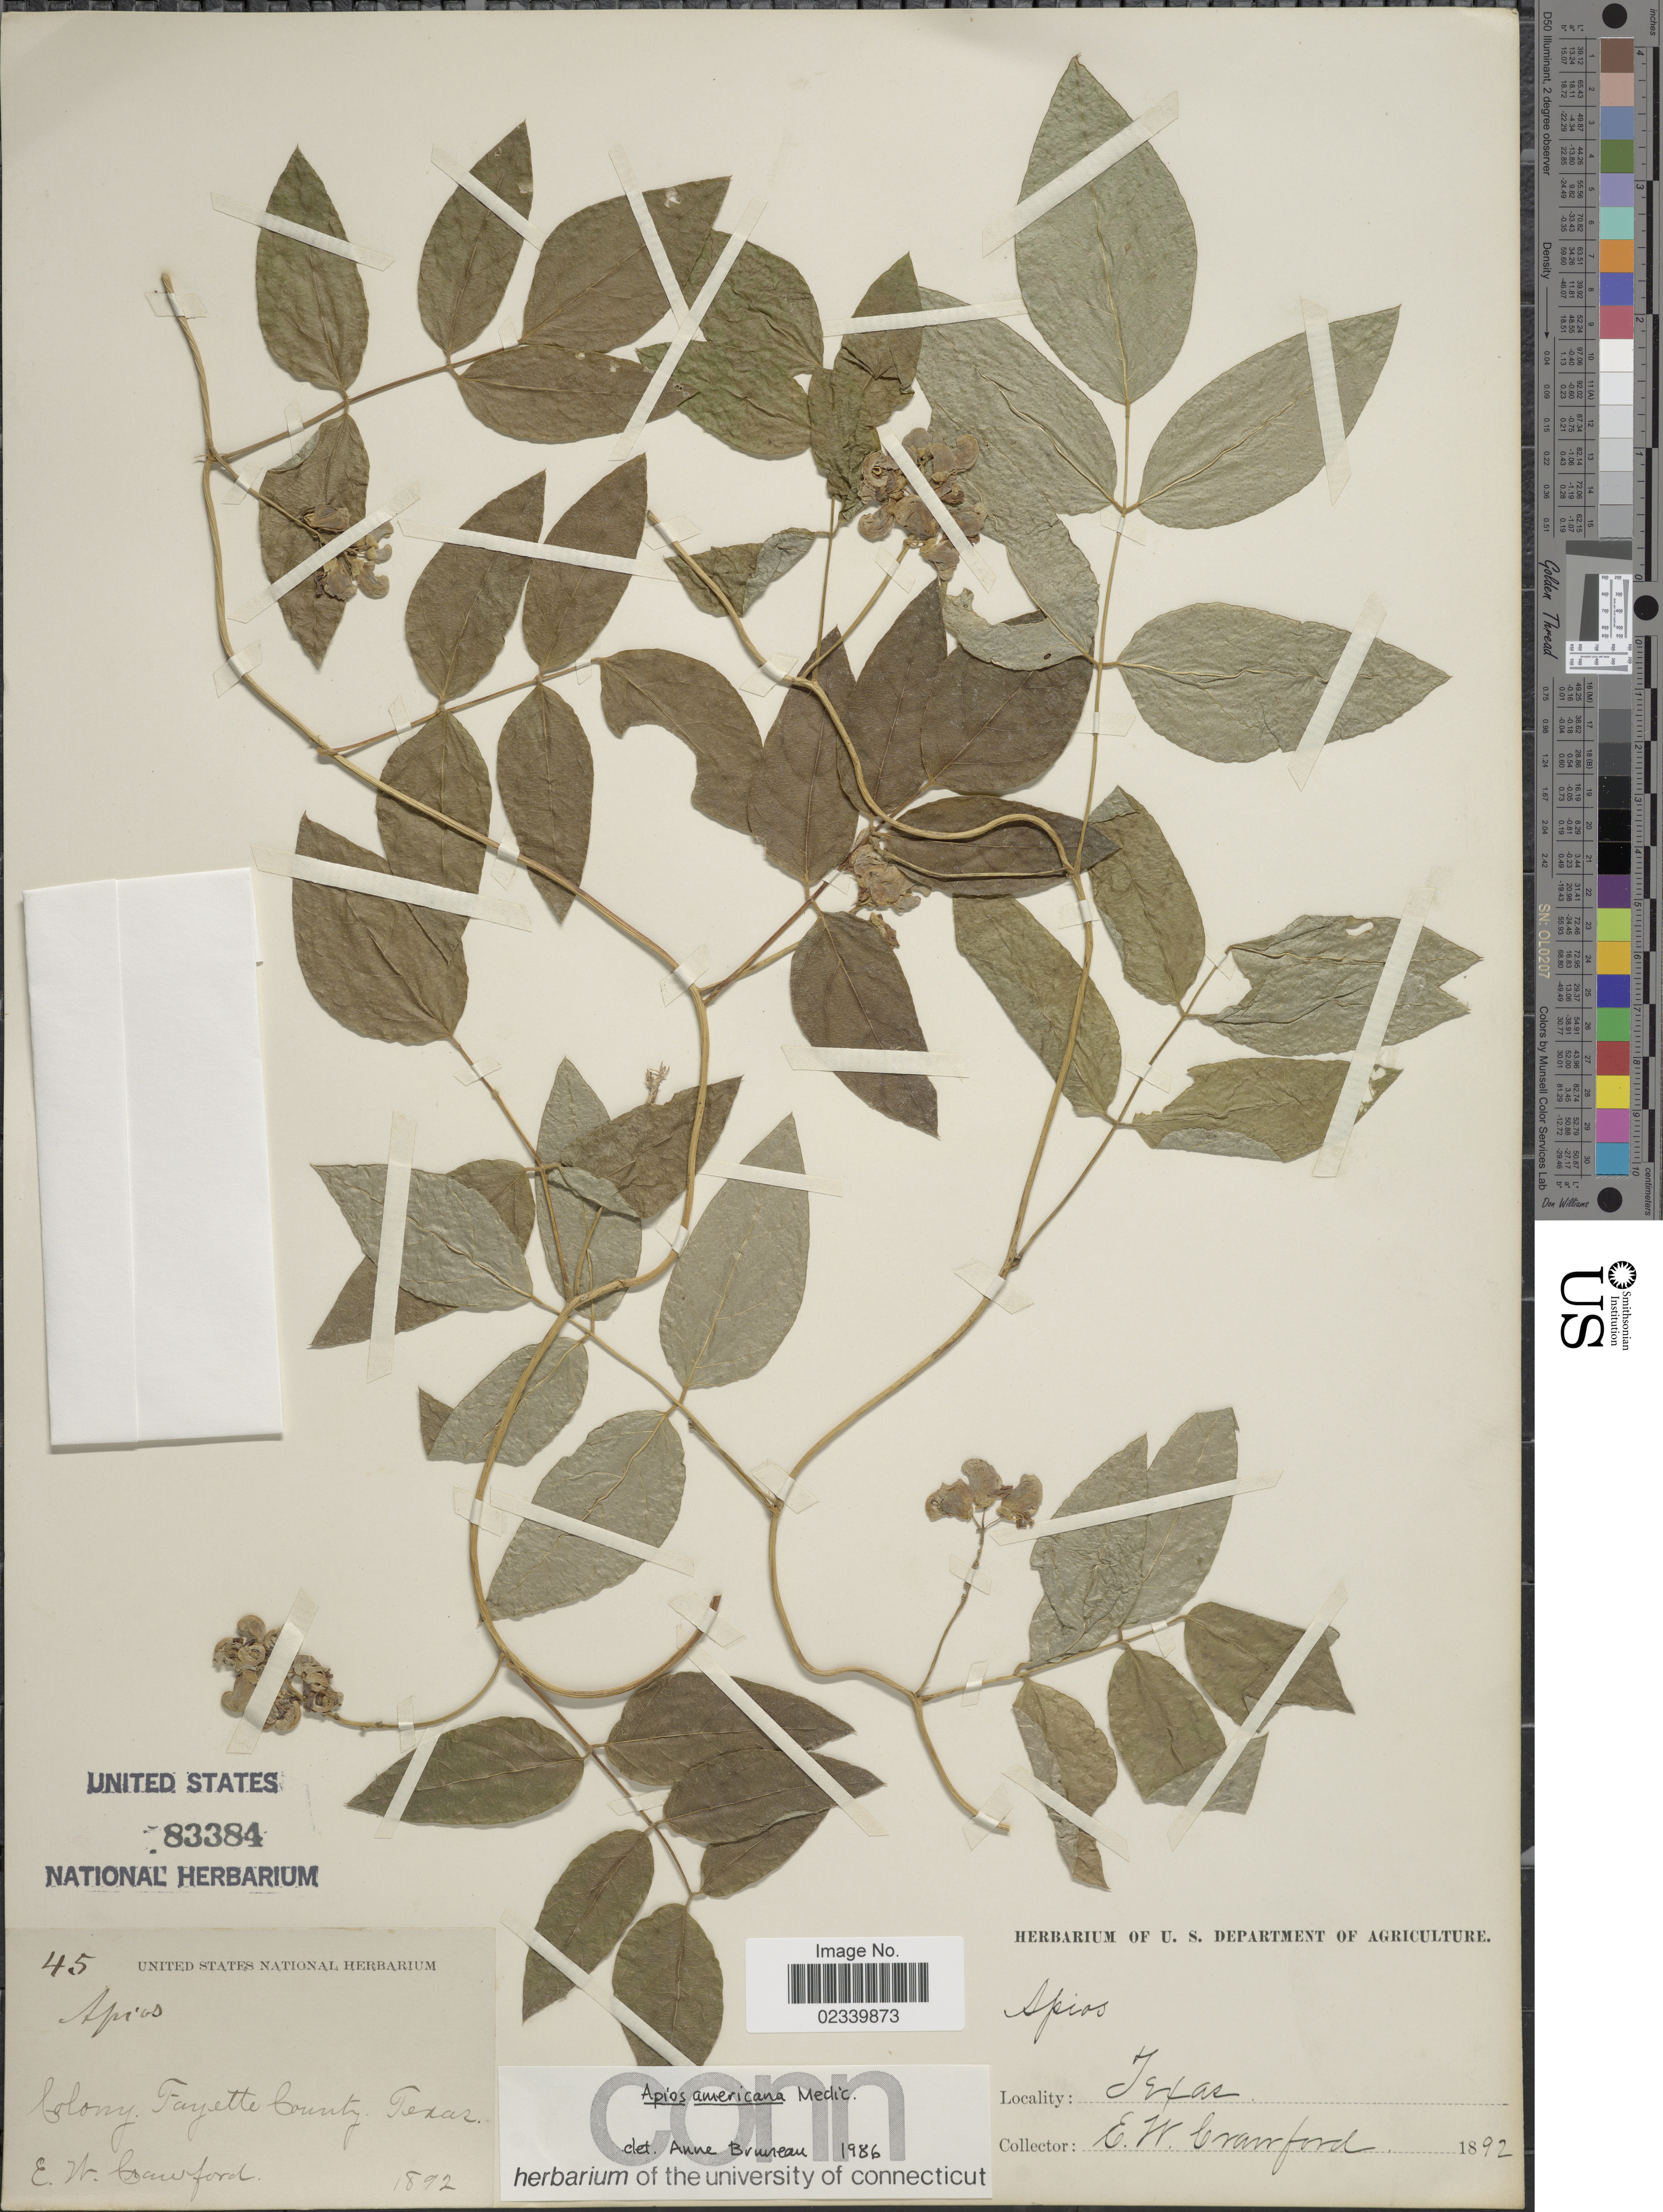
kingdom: Plantae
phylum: Tracheophyta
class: Magnoliopsida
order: Fabales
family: Fabaceae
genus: Apios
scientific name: Apios americana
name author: Medik.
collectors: E. Crawford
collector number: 45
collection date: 1892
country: United States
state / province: Texas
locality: Texas, Colony, Fayette County.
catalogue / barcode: US 83384